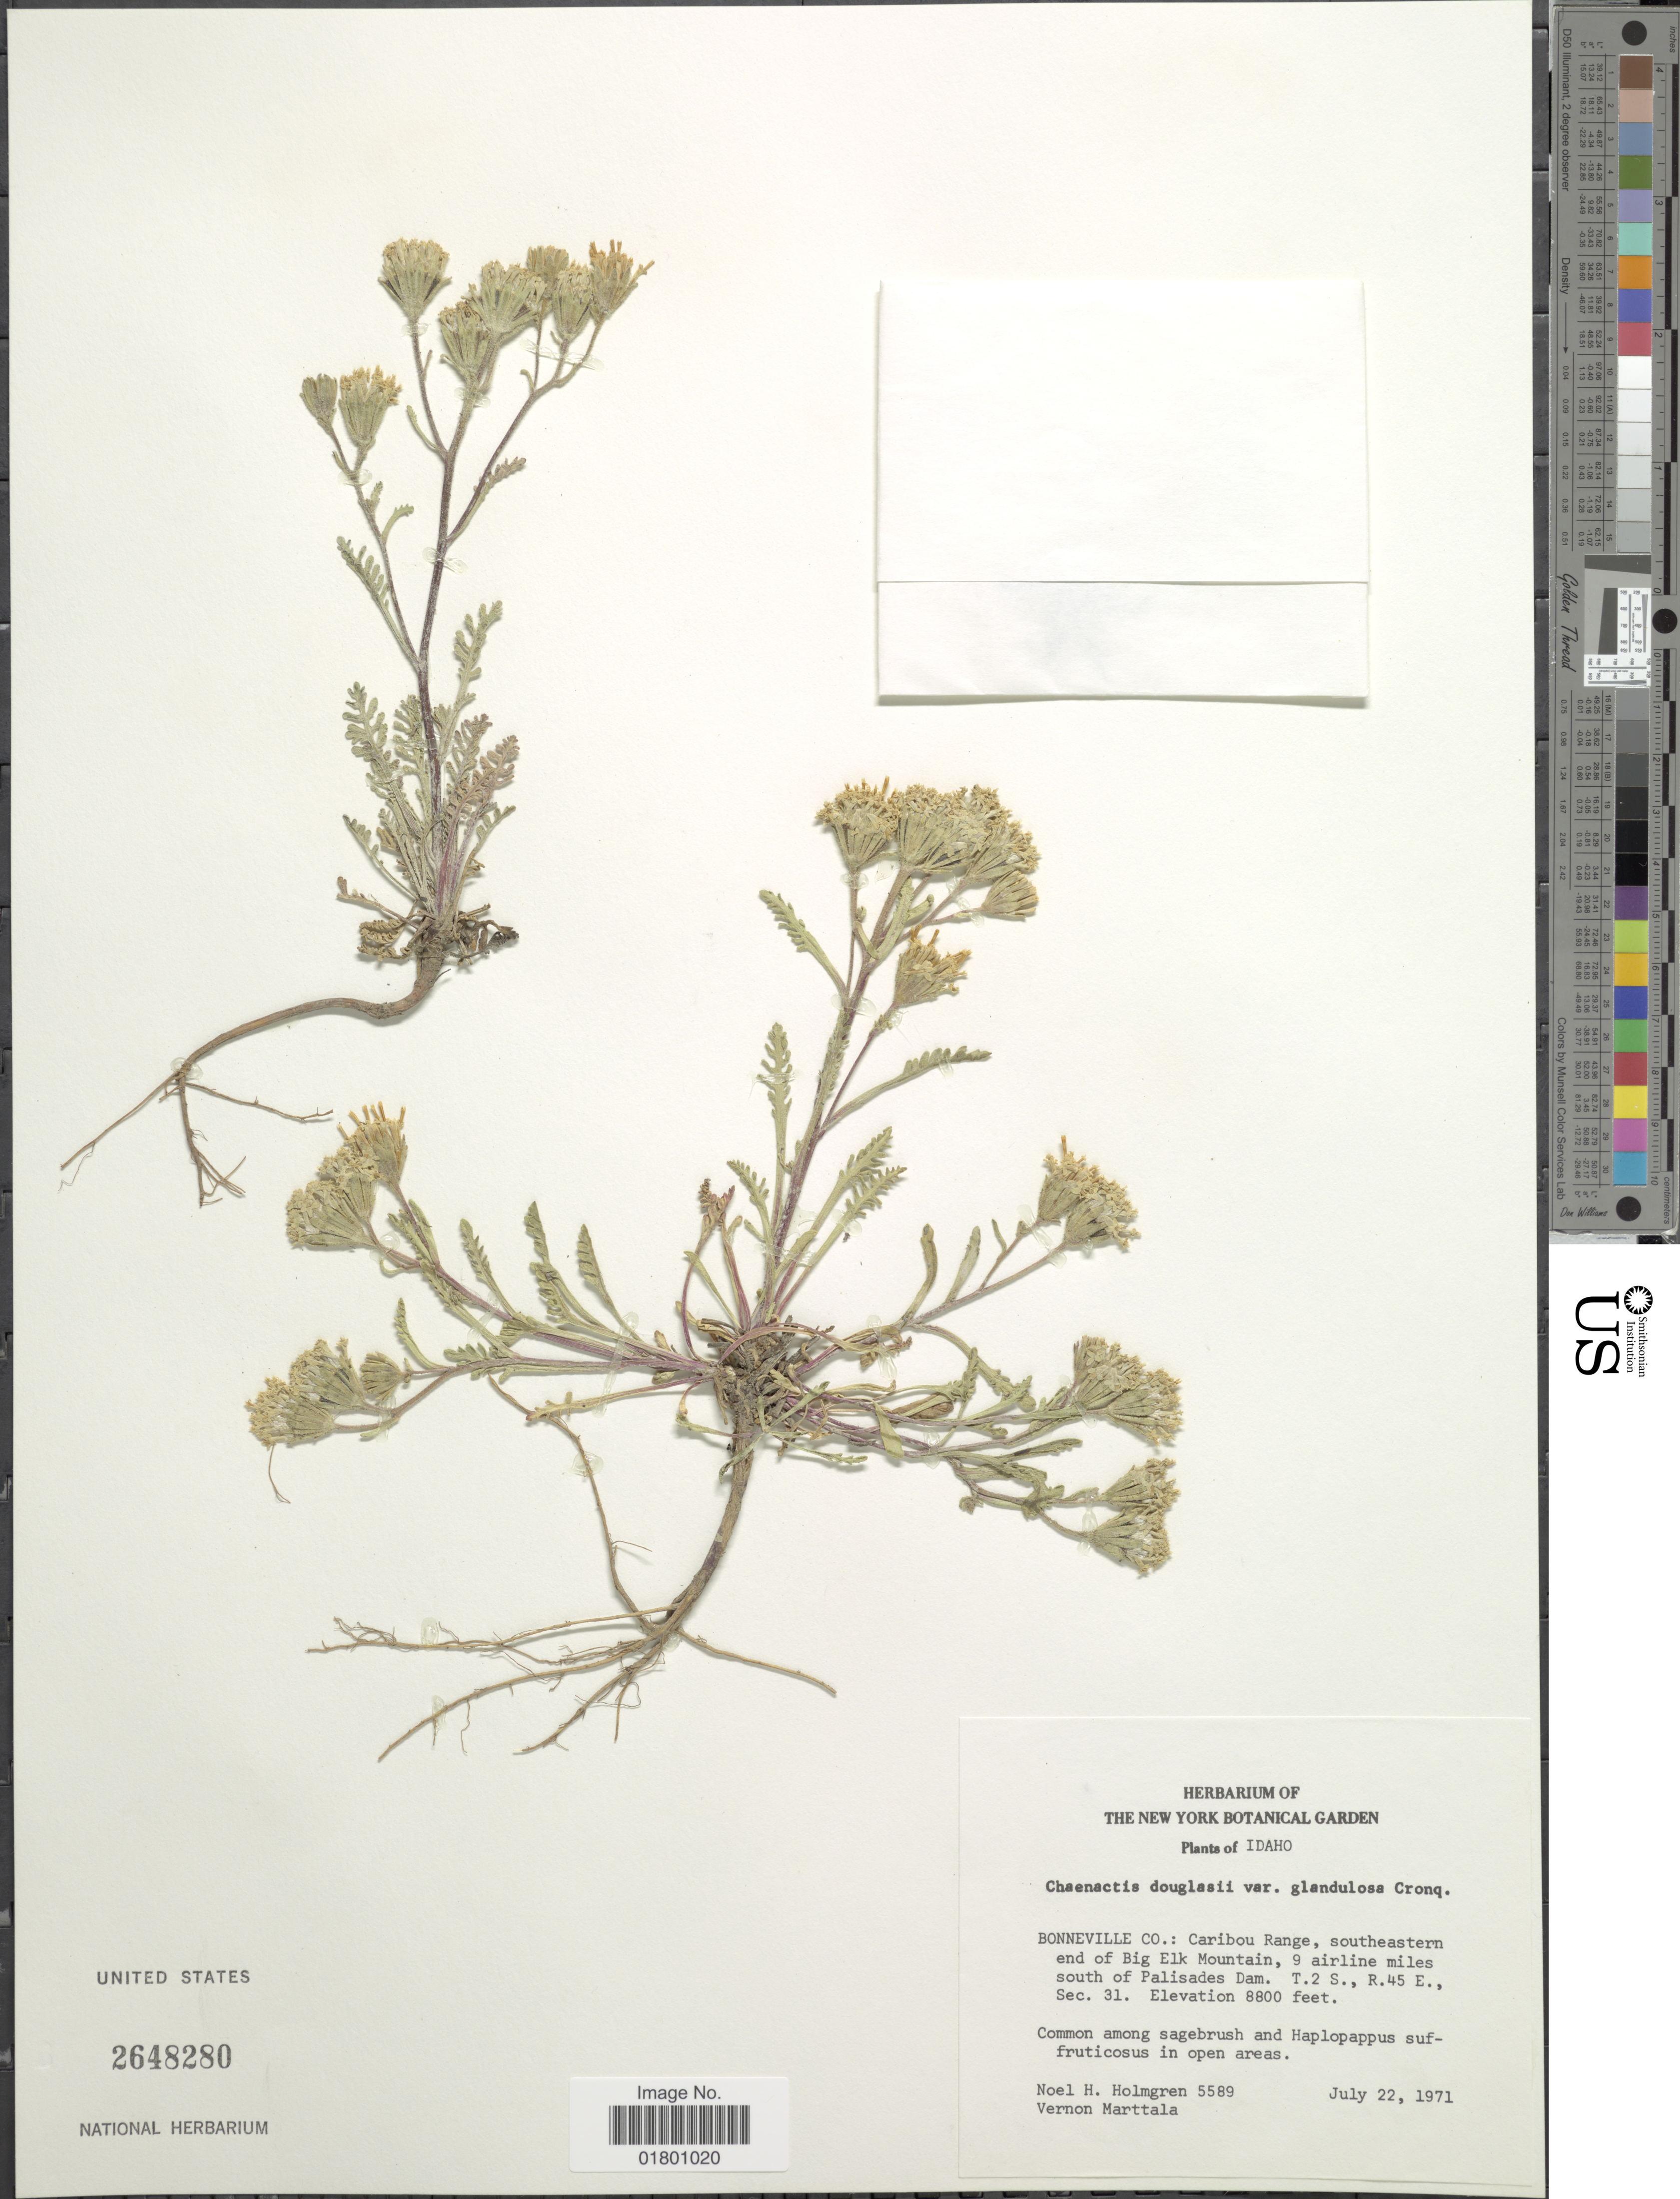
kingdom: Plantae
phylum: Tracheophyta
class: Magnoliopsida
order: Asterales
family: Asteraceae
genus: Chaenactis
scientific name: Chaenactis douglasii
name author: Hook. & Arn.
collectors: N. H. Holmgren & V. Marttala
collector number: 5589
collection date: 1971-07-22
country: United States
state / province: Idaho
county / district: Bonneville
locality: Caribou Range, southeastern end of Big Elk Mountain, 9 airline miles south of Palisades Dam. T. 2 S., R. 45 E., Sec. 31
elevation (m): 2682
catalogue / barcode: US 2648280